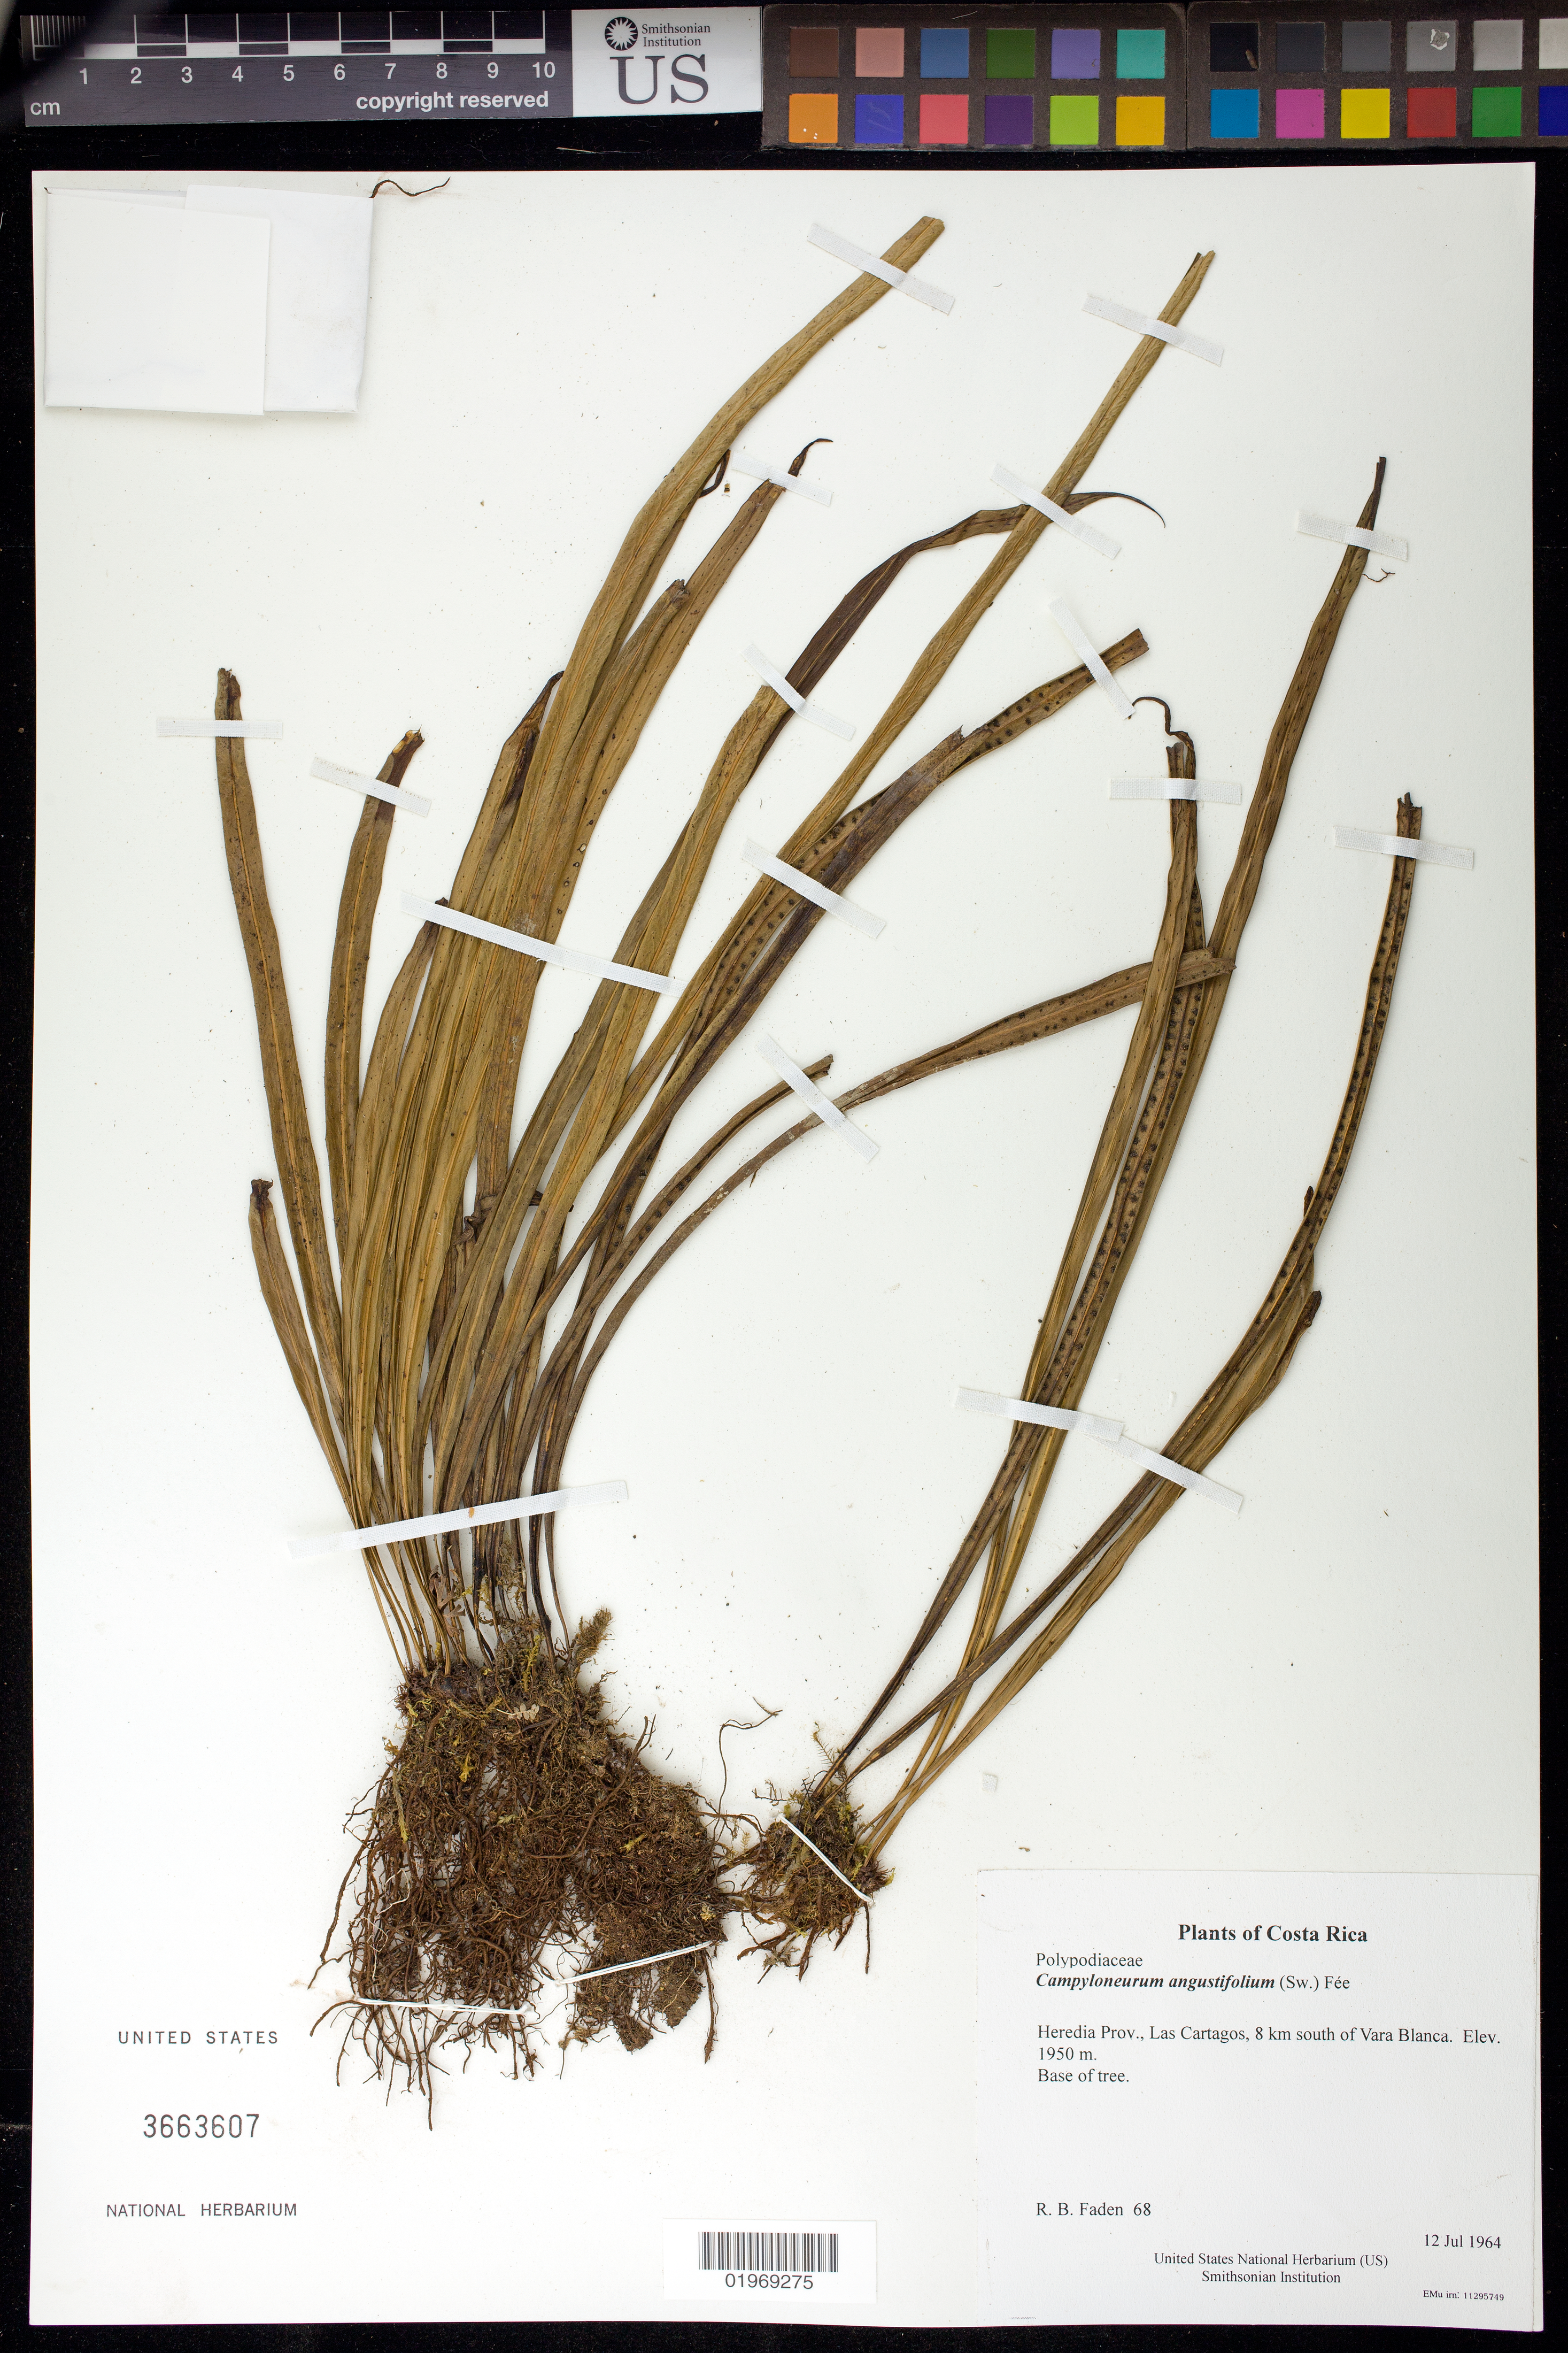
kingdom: Plantae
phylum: Tracheophyta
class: Polypodiopsida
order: Polypodiales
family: Polypodiaceae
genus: Campyloneurum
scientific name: Campyloneurum angustifolium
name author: (Sw.) Fée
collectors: R. B. Faden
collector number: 68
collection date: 1964-07-12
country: Costa Rica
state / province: Heredia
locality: Las Cartagos, 8 km south of Vara Blanca.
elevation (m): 1950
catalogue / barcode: US 3663607